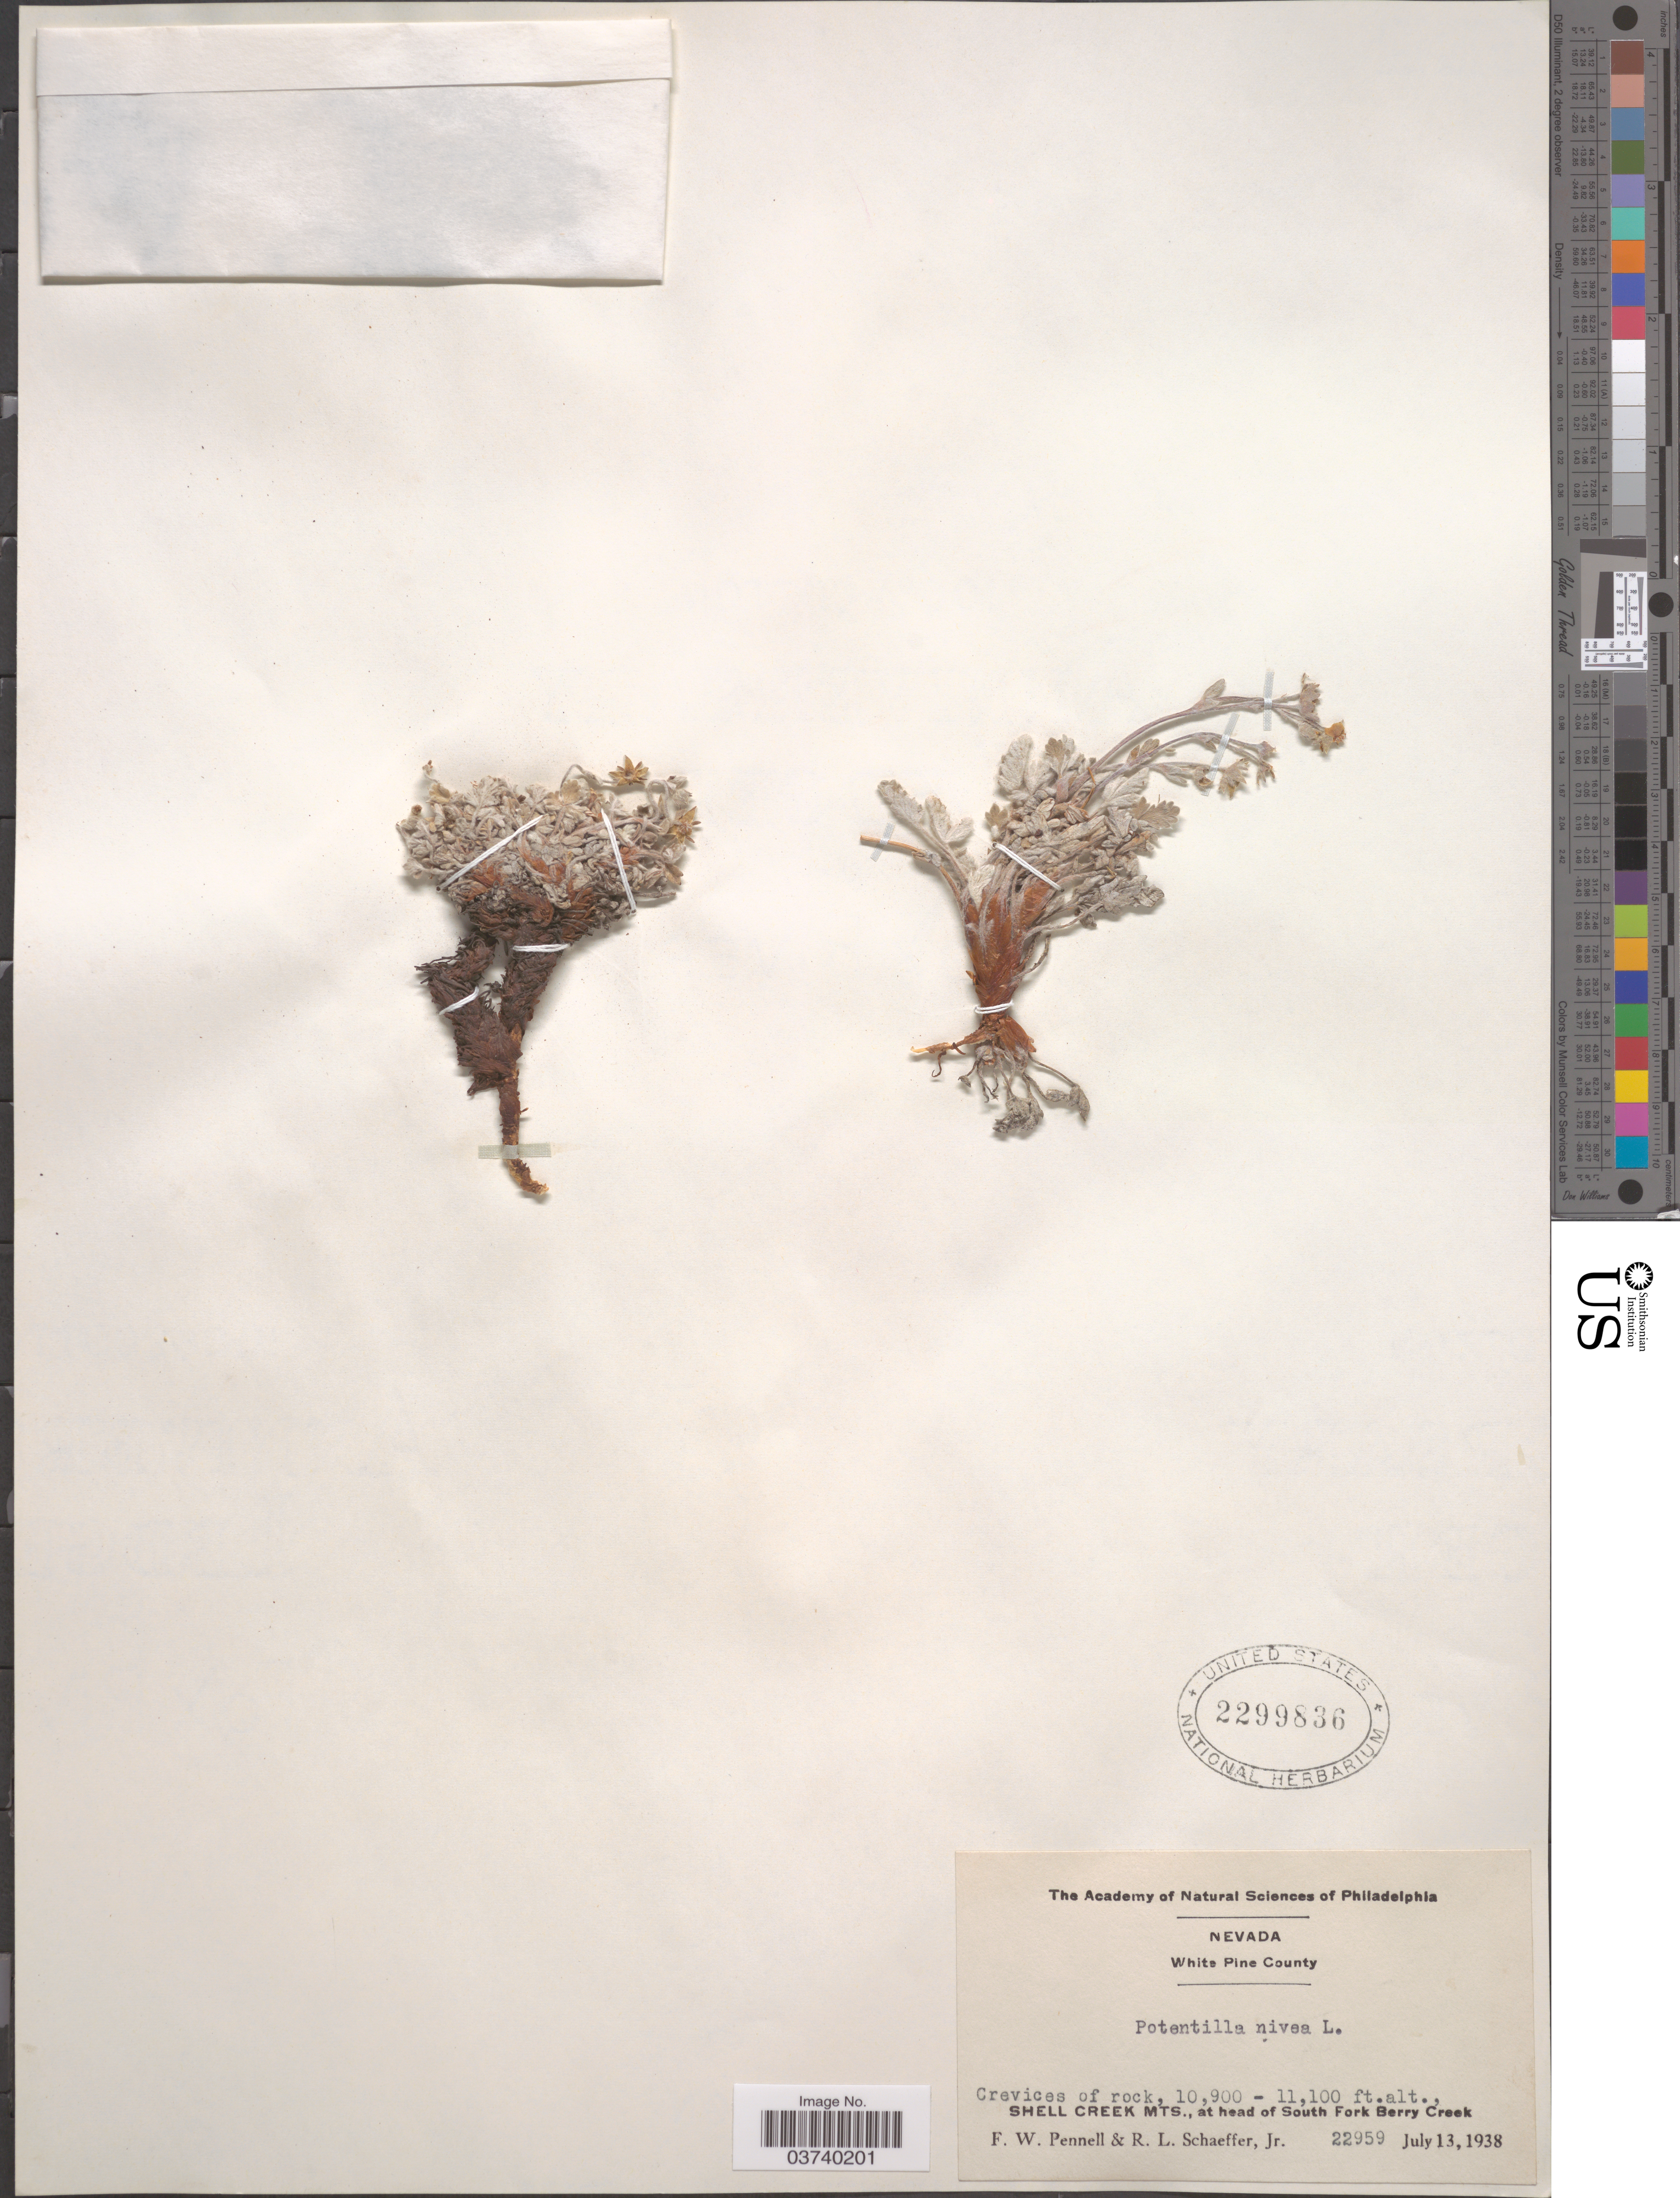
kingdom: Plantae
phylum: Tracheophyta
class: Magnoliopsida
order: Rosales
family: Rosaceae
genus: Potentilla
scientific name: Potentilla nivea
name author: L.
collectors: F. W. Pennell & R. L. Schaeffer Jr.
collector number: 22959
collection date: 1938-07-13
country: United States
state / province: Nevada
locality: White Pine County. Shell Creek Mts., at head of South Fork Berry Creek.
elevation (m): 3322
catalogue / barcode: US 2299836